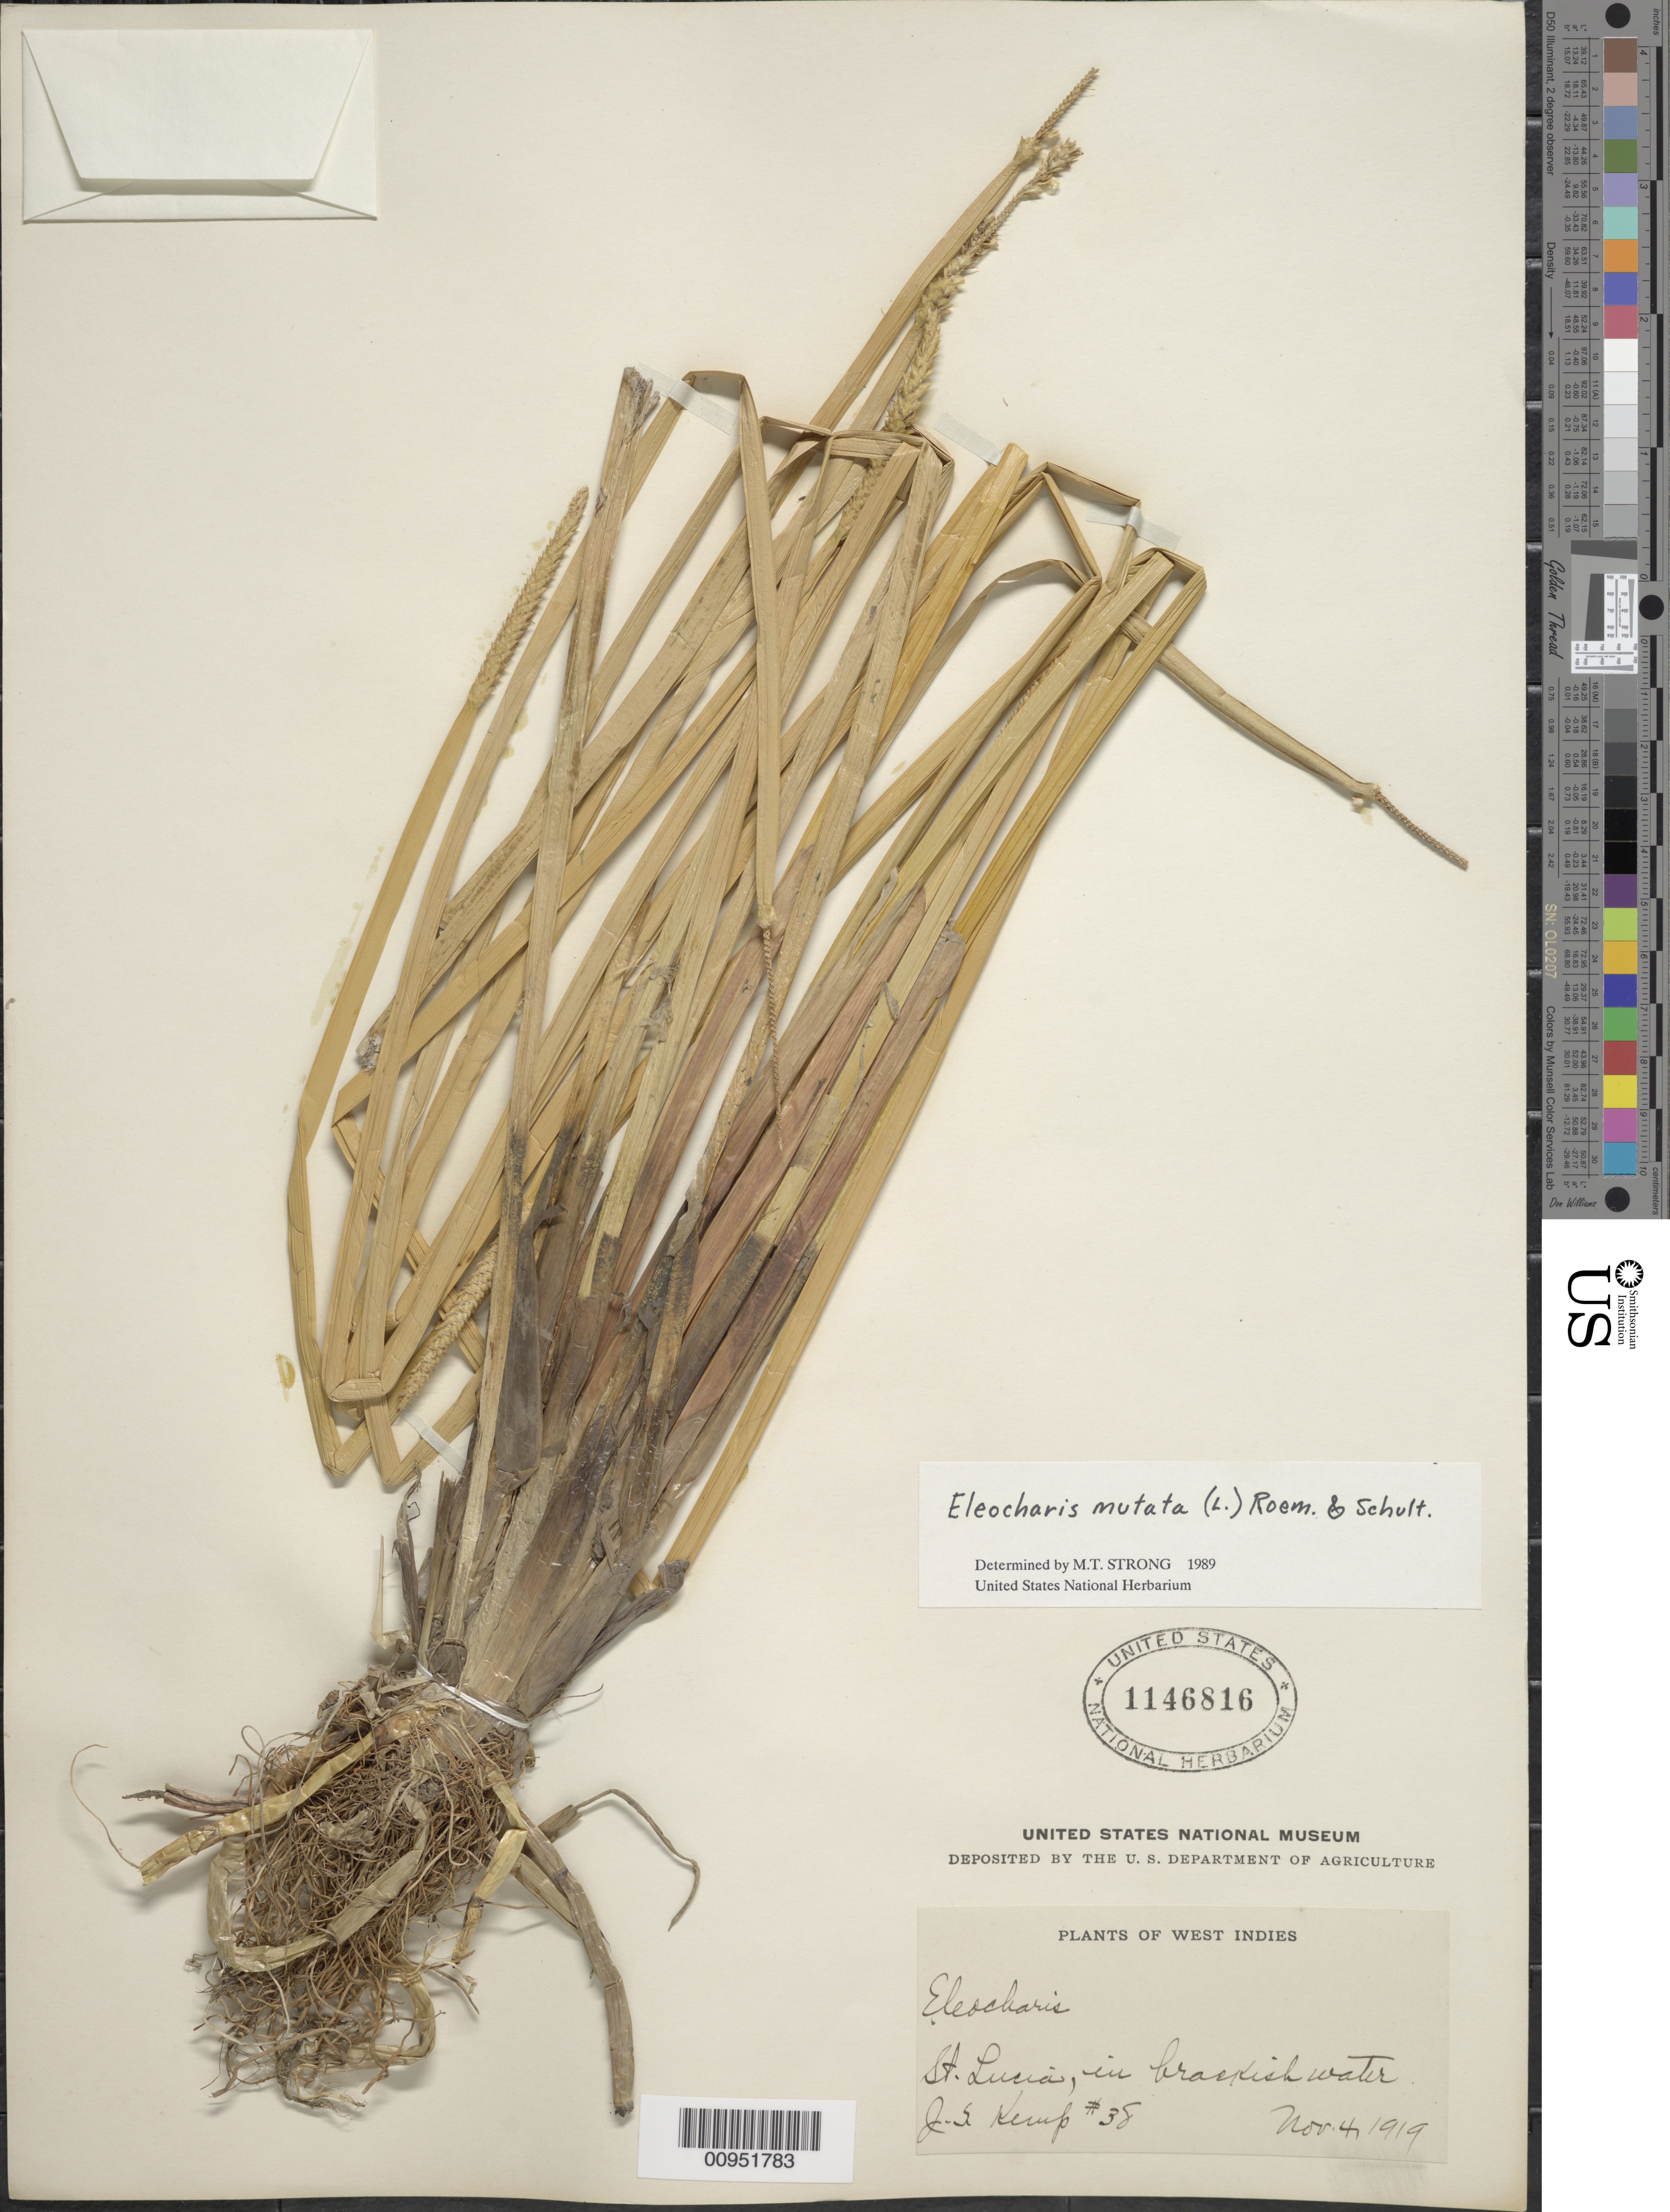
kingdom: Plantae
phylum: Tracheophyta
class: Liliopsida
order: Poales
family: Cyperaceae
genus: Eleocharis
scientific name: Eleocharis mutata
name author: (L.) Roem. & Schult.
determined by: Strong, M. T., (US), Smithsonian Institution - National Museum of Natural History (UNITED STATES)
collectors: J. Kemp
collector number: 38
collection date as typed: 04 Nov 1919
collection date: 1919-11-04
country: St. Lucia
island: St. Lucia I.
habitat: In brackish water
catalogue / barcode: US 1146816